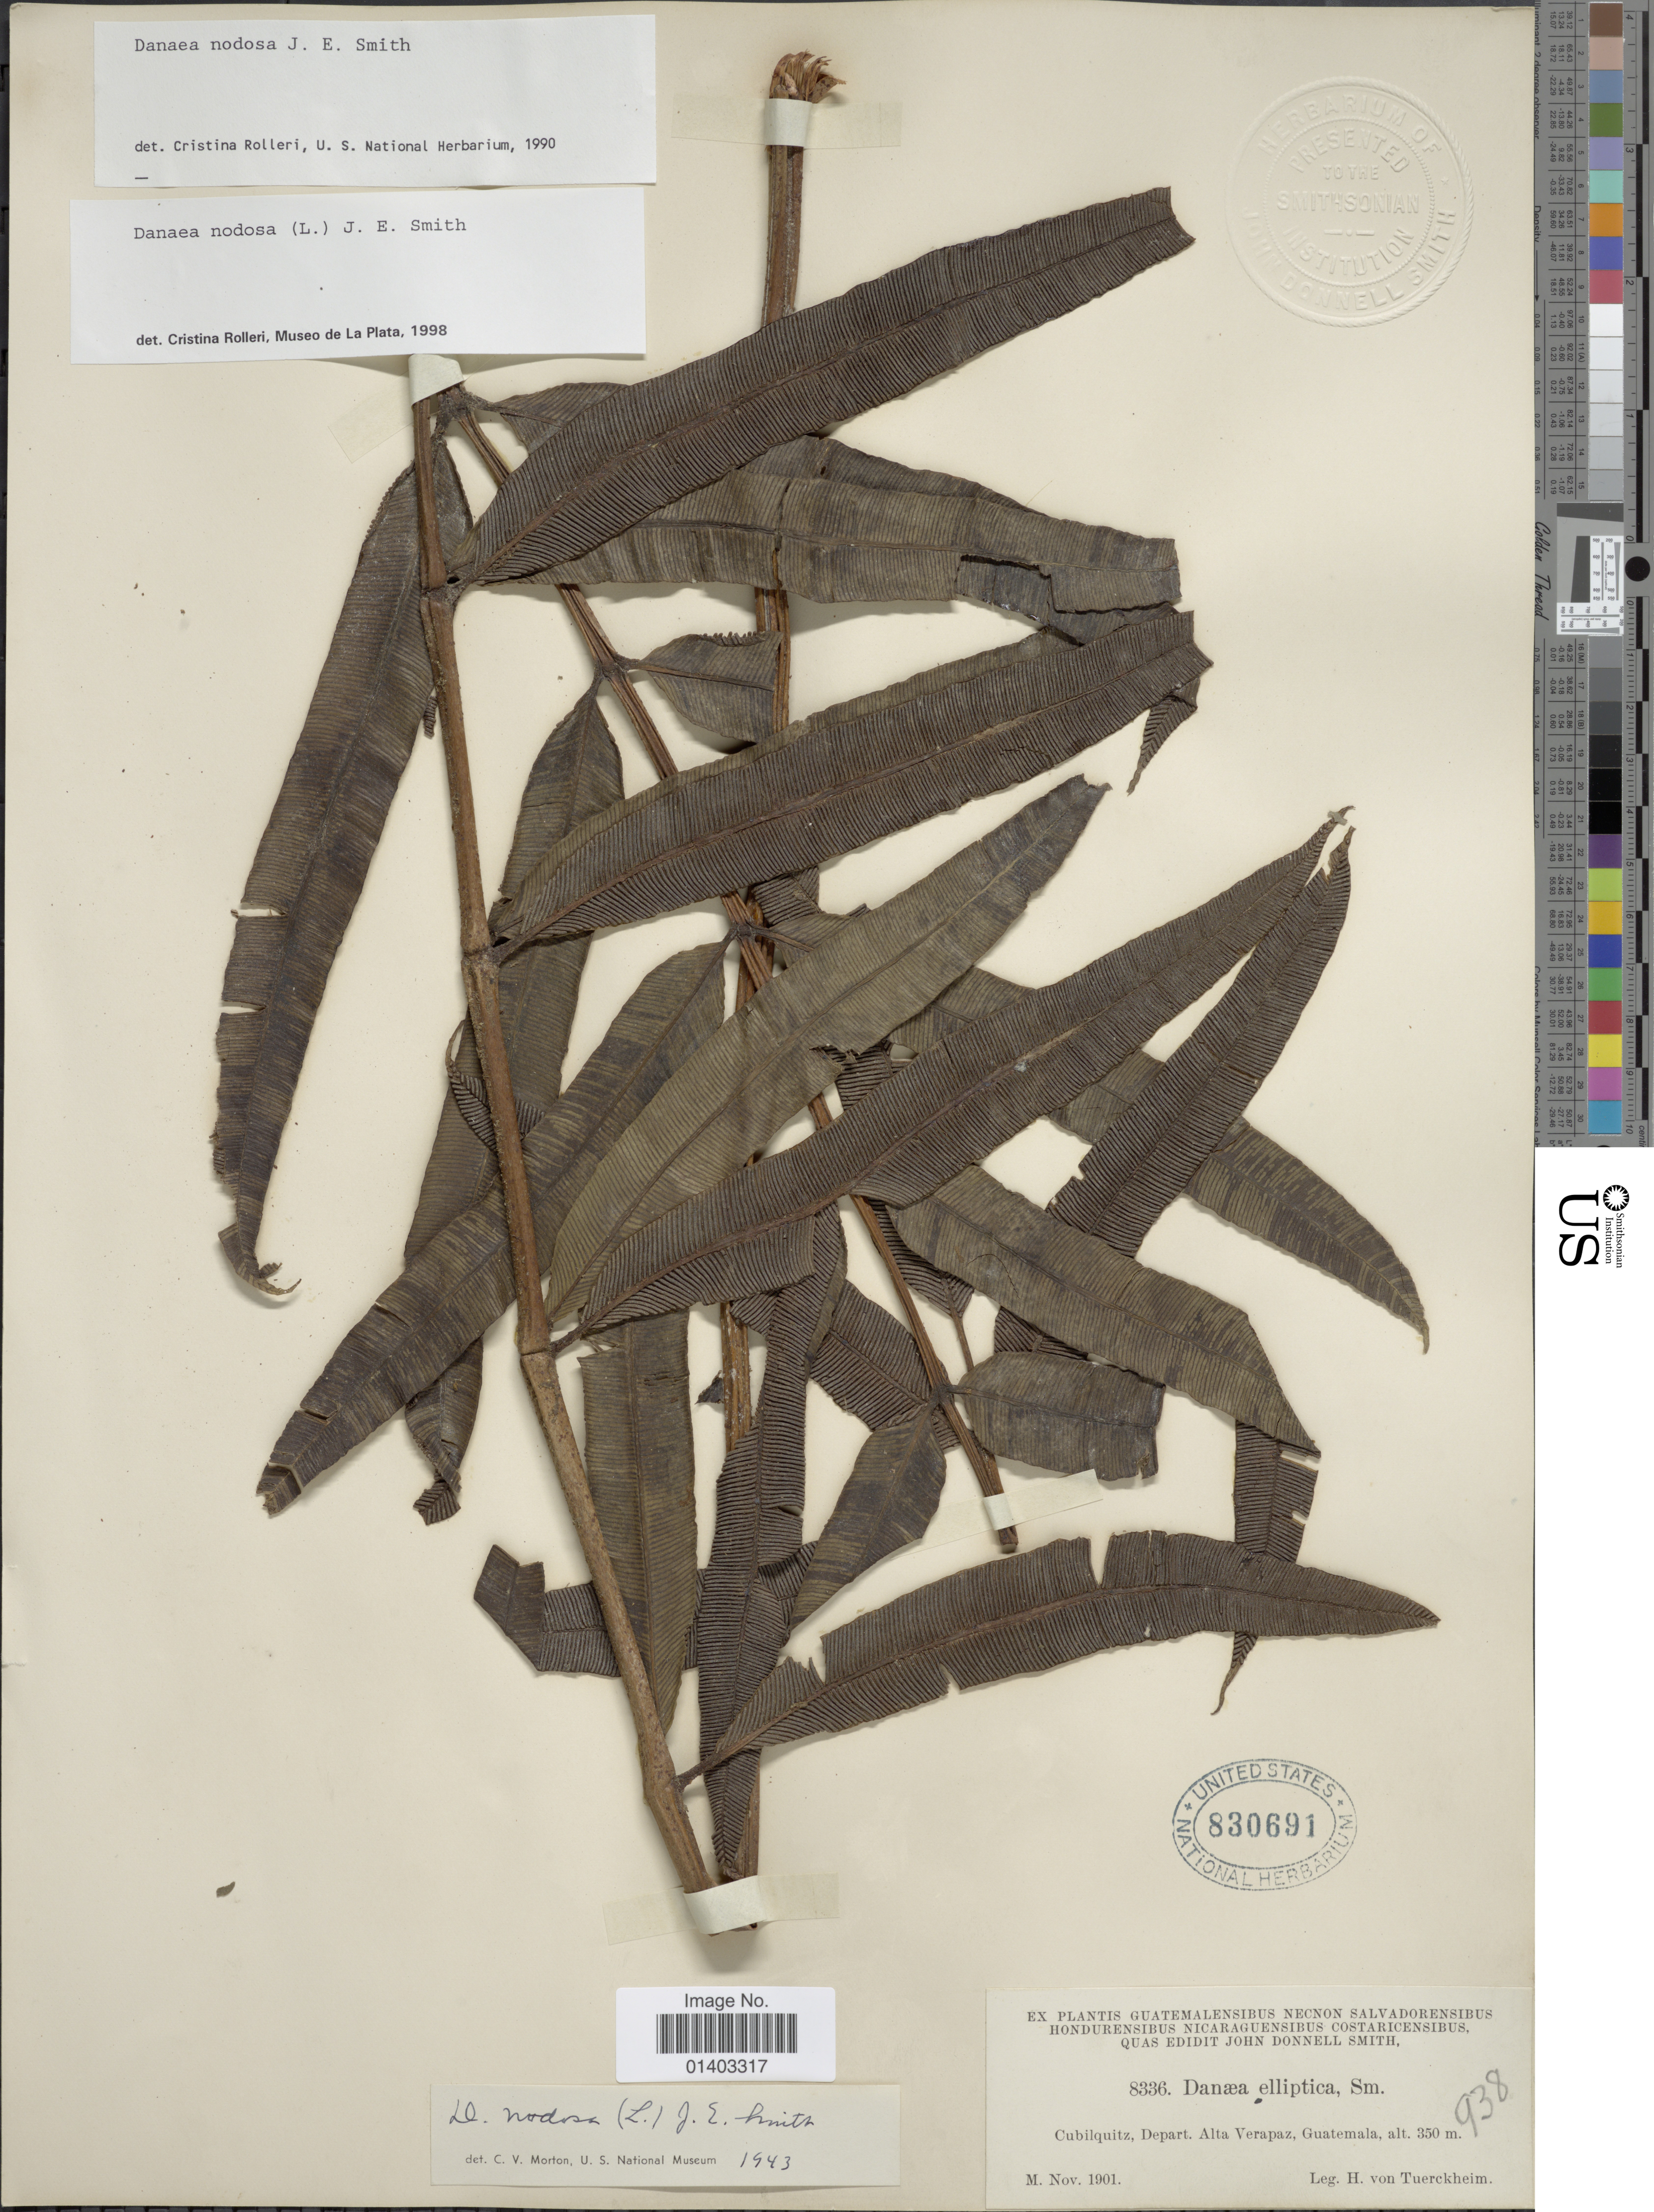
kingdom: Plantae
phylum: Tracheophyta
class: Polypodiopsida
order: Marattiales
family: Marattiaceae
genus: Danaea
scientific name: Danaea nodosa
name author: (L.) Sm.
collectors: H. von Türckheim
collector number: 8336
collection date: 1901-11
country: Guatemala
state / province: Alta Verapaz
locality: Cubilquitz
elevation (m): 350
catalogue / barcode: US 830691